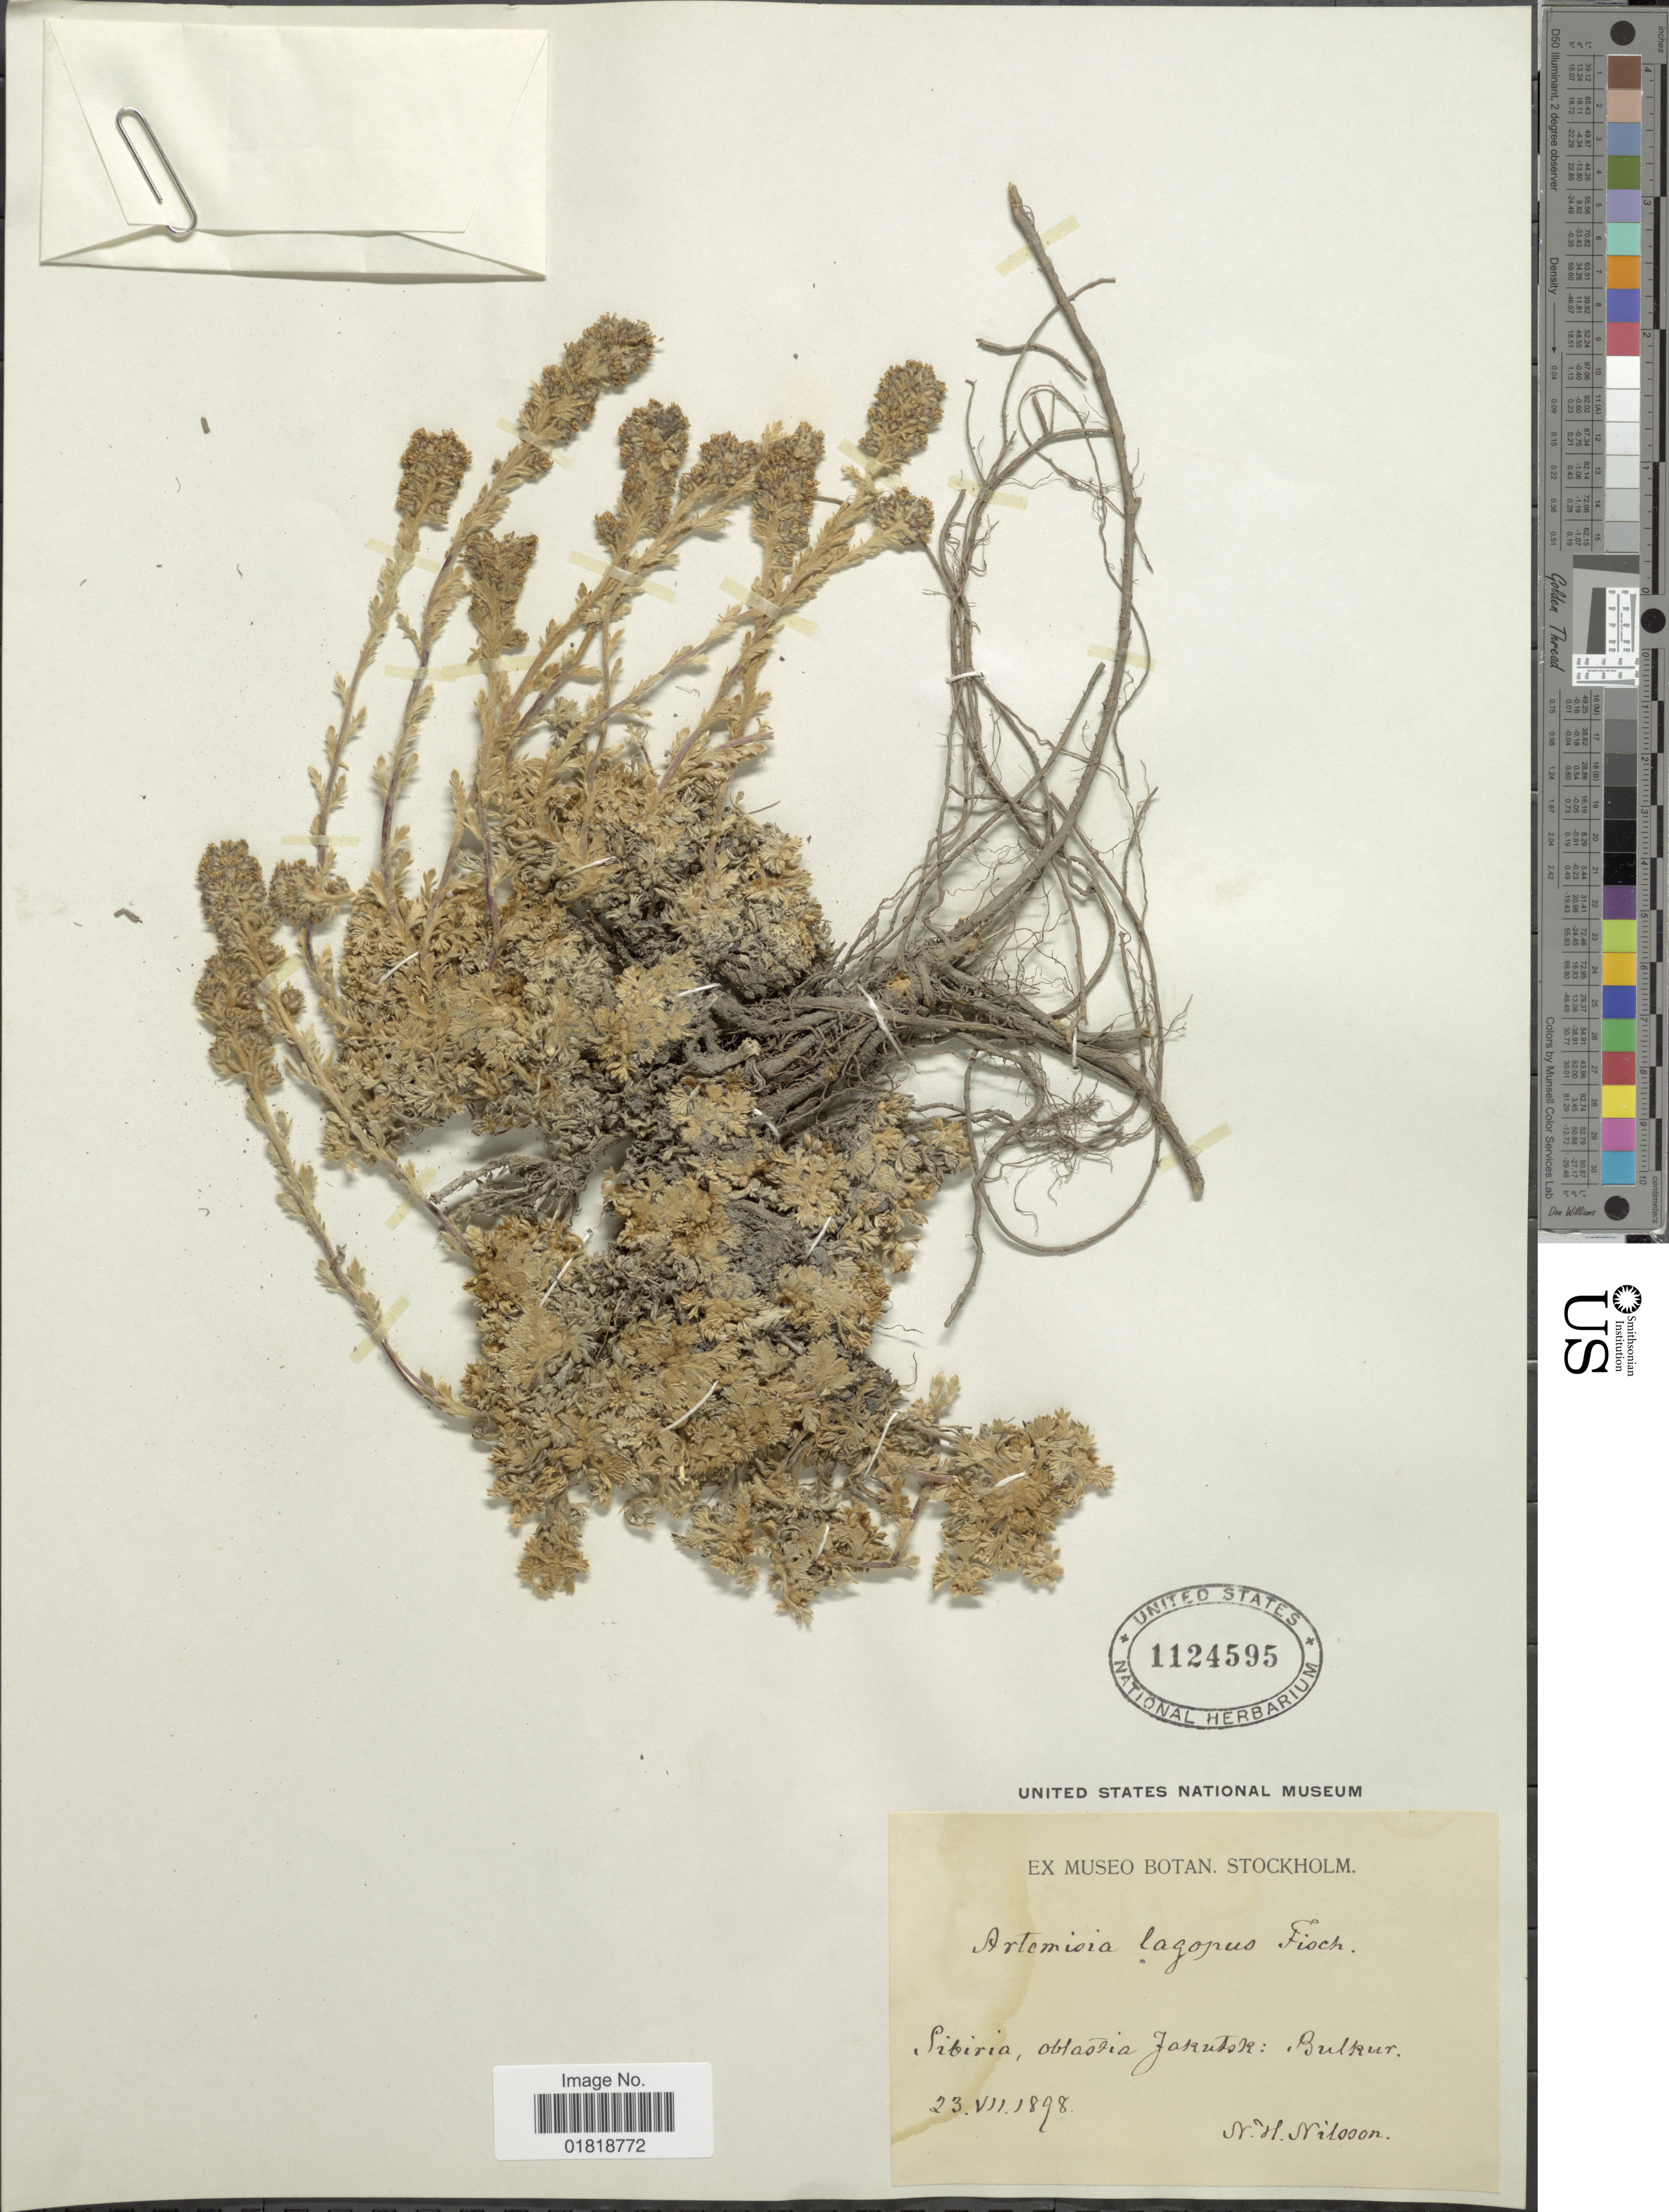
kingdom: Plantae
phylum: Tracheophyta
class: Magnoliopsida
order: Asterales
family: Asteraceae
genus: Artemisia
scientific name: Artemisia lagopus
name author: Fisch.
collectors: N. H. Nilsson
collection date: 1898-07-23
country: Russian Federation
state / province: Sakha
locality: Sibiria, oblast Jakutsk: Bulkur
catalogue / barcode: US 1124595